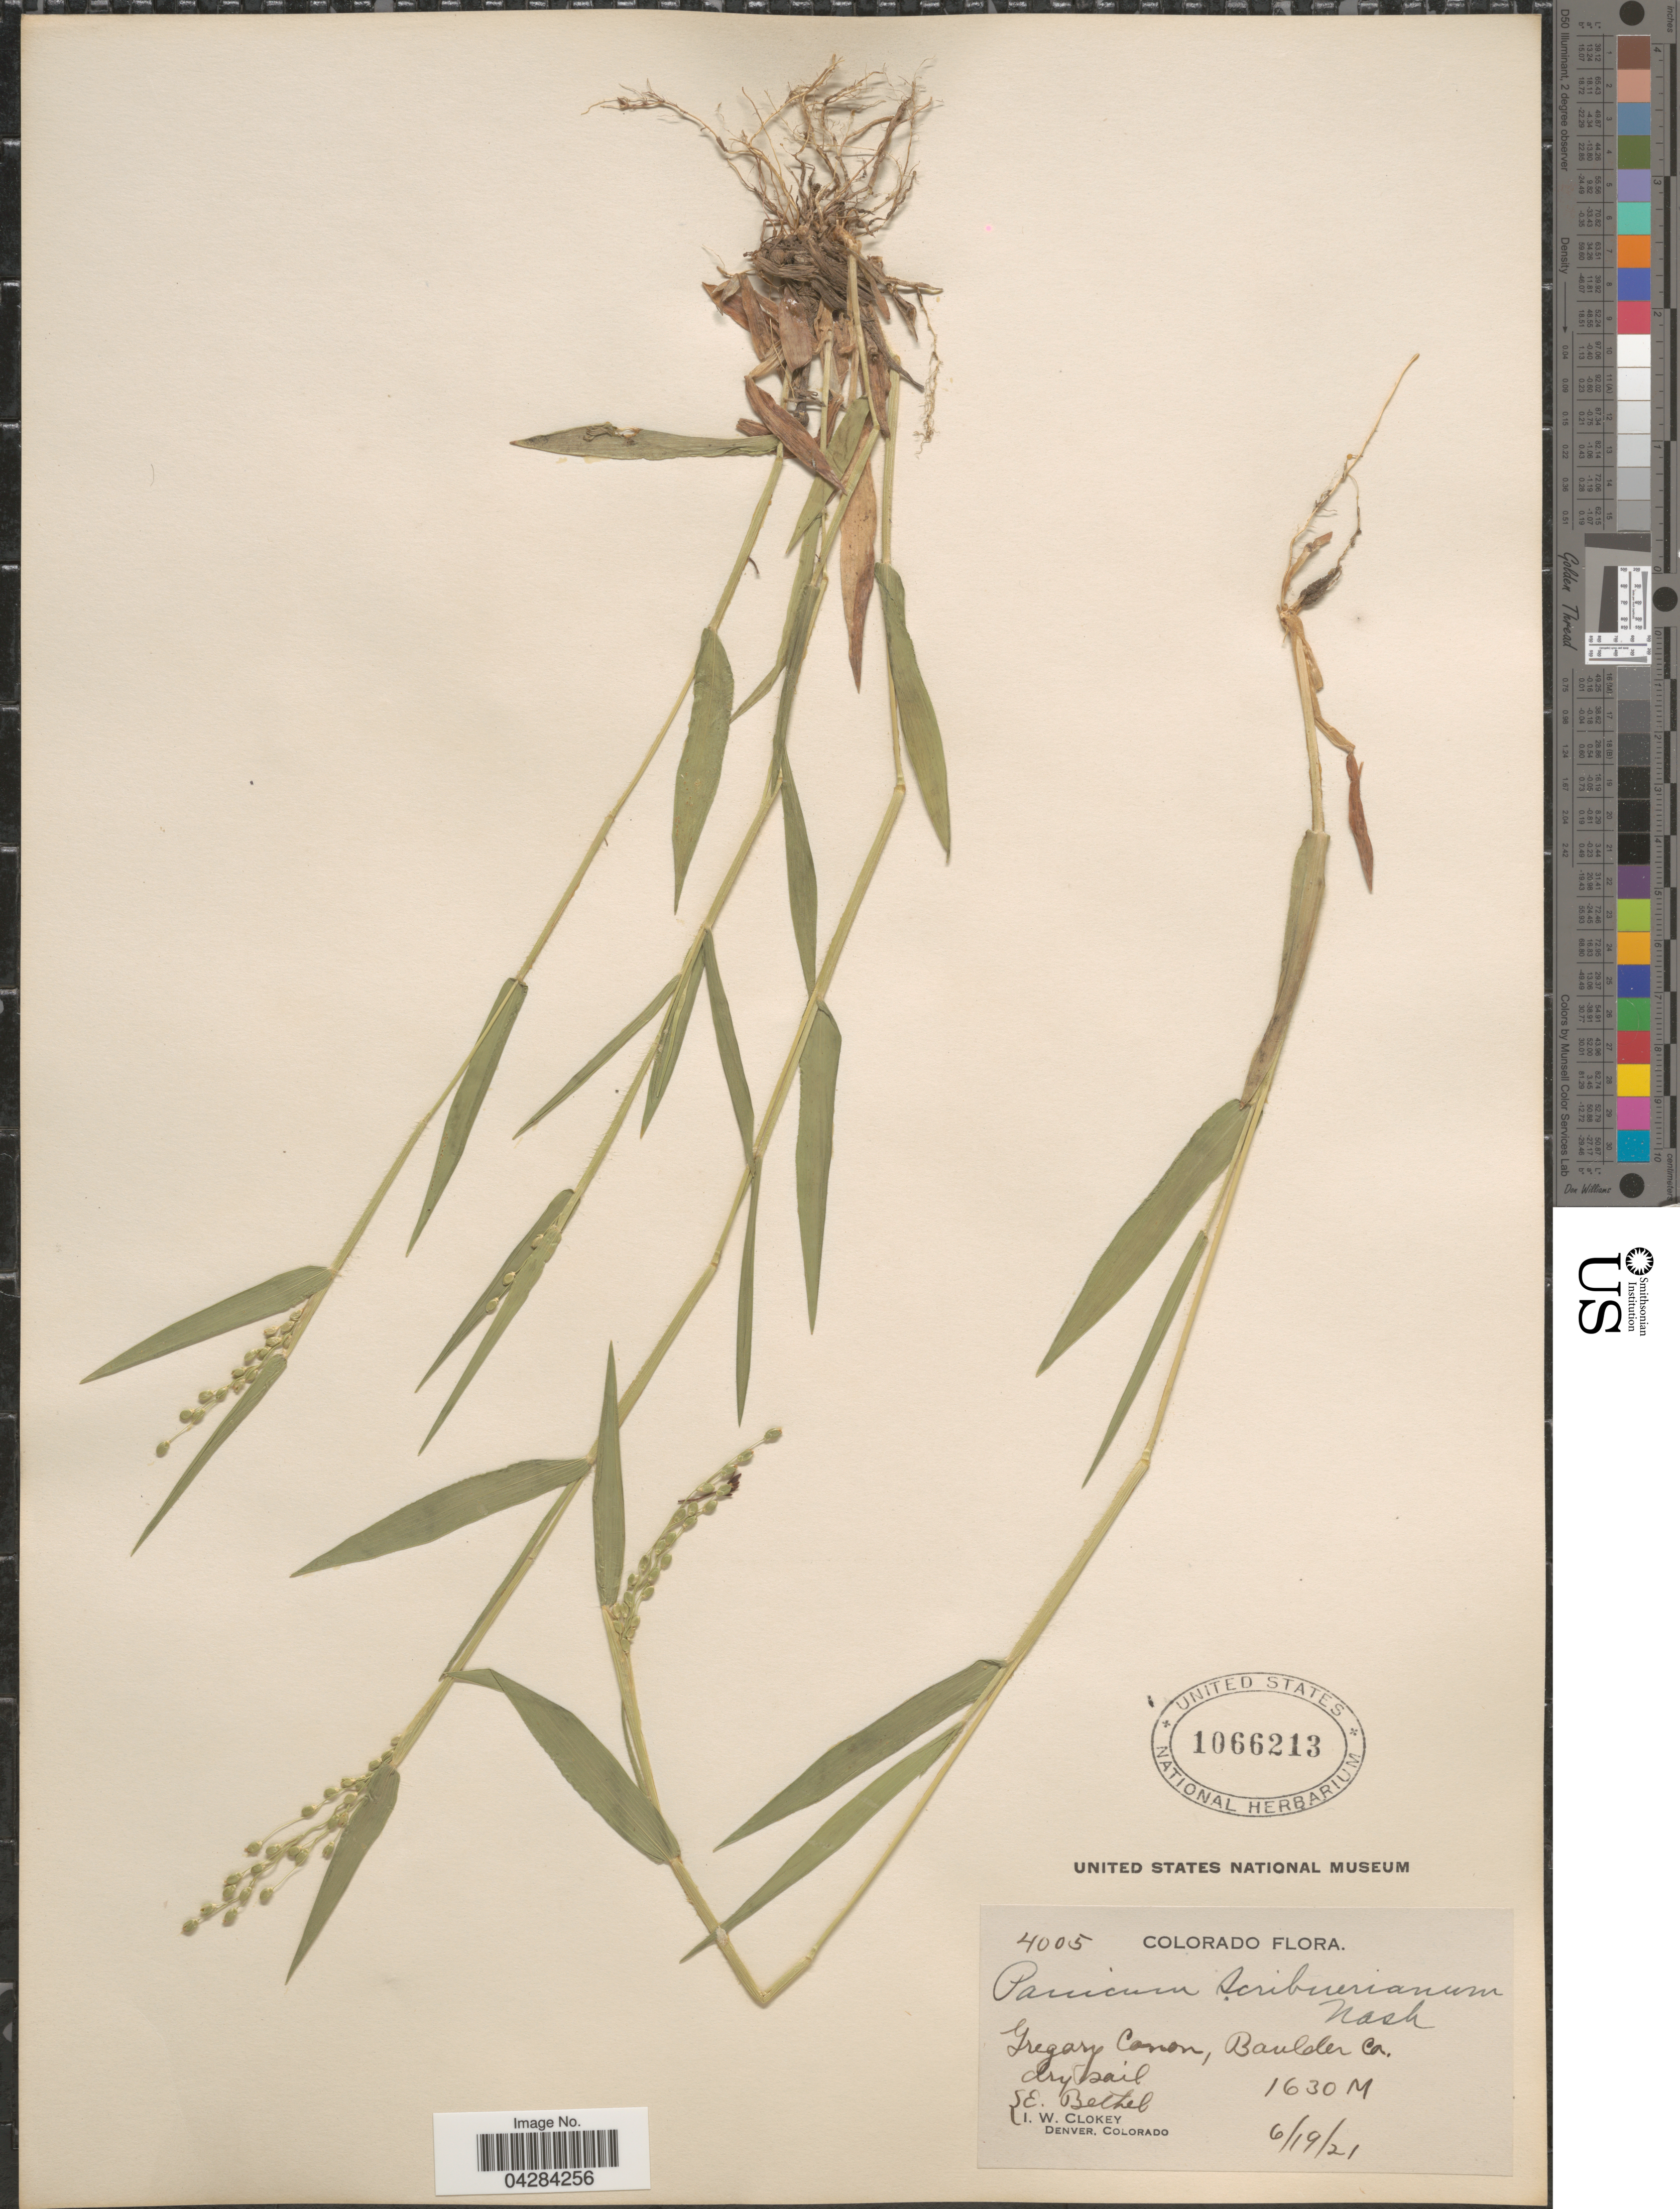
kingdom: Plantae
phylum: Tracheophyta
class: Liliopsida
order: Poales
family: Poaceae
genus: Dichanthelium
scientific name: Dichanthelium oligosanthes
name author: (Schult.) Gould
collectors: E. Bethel & I. W. Clokey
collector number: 4005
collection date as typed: Transcribed d/m/y: 19/6/21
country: United States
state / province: Colorado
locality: Gregory Canon, Boulder Co. Dry soil.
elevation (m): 1630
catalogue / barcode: US 1066213